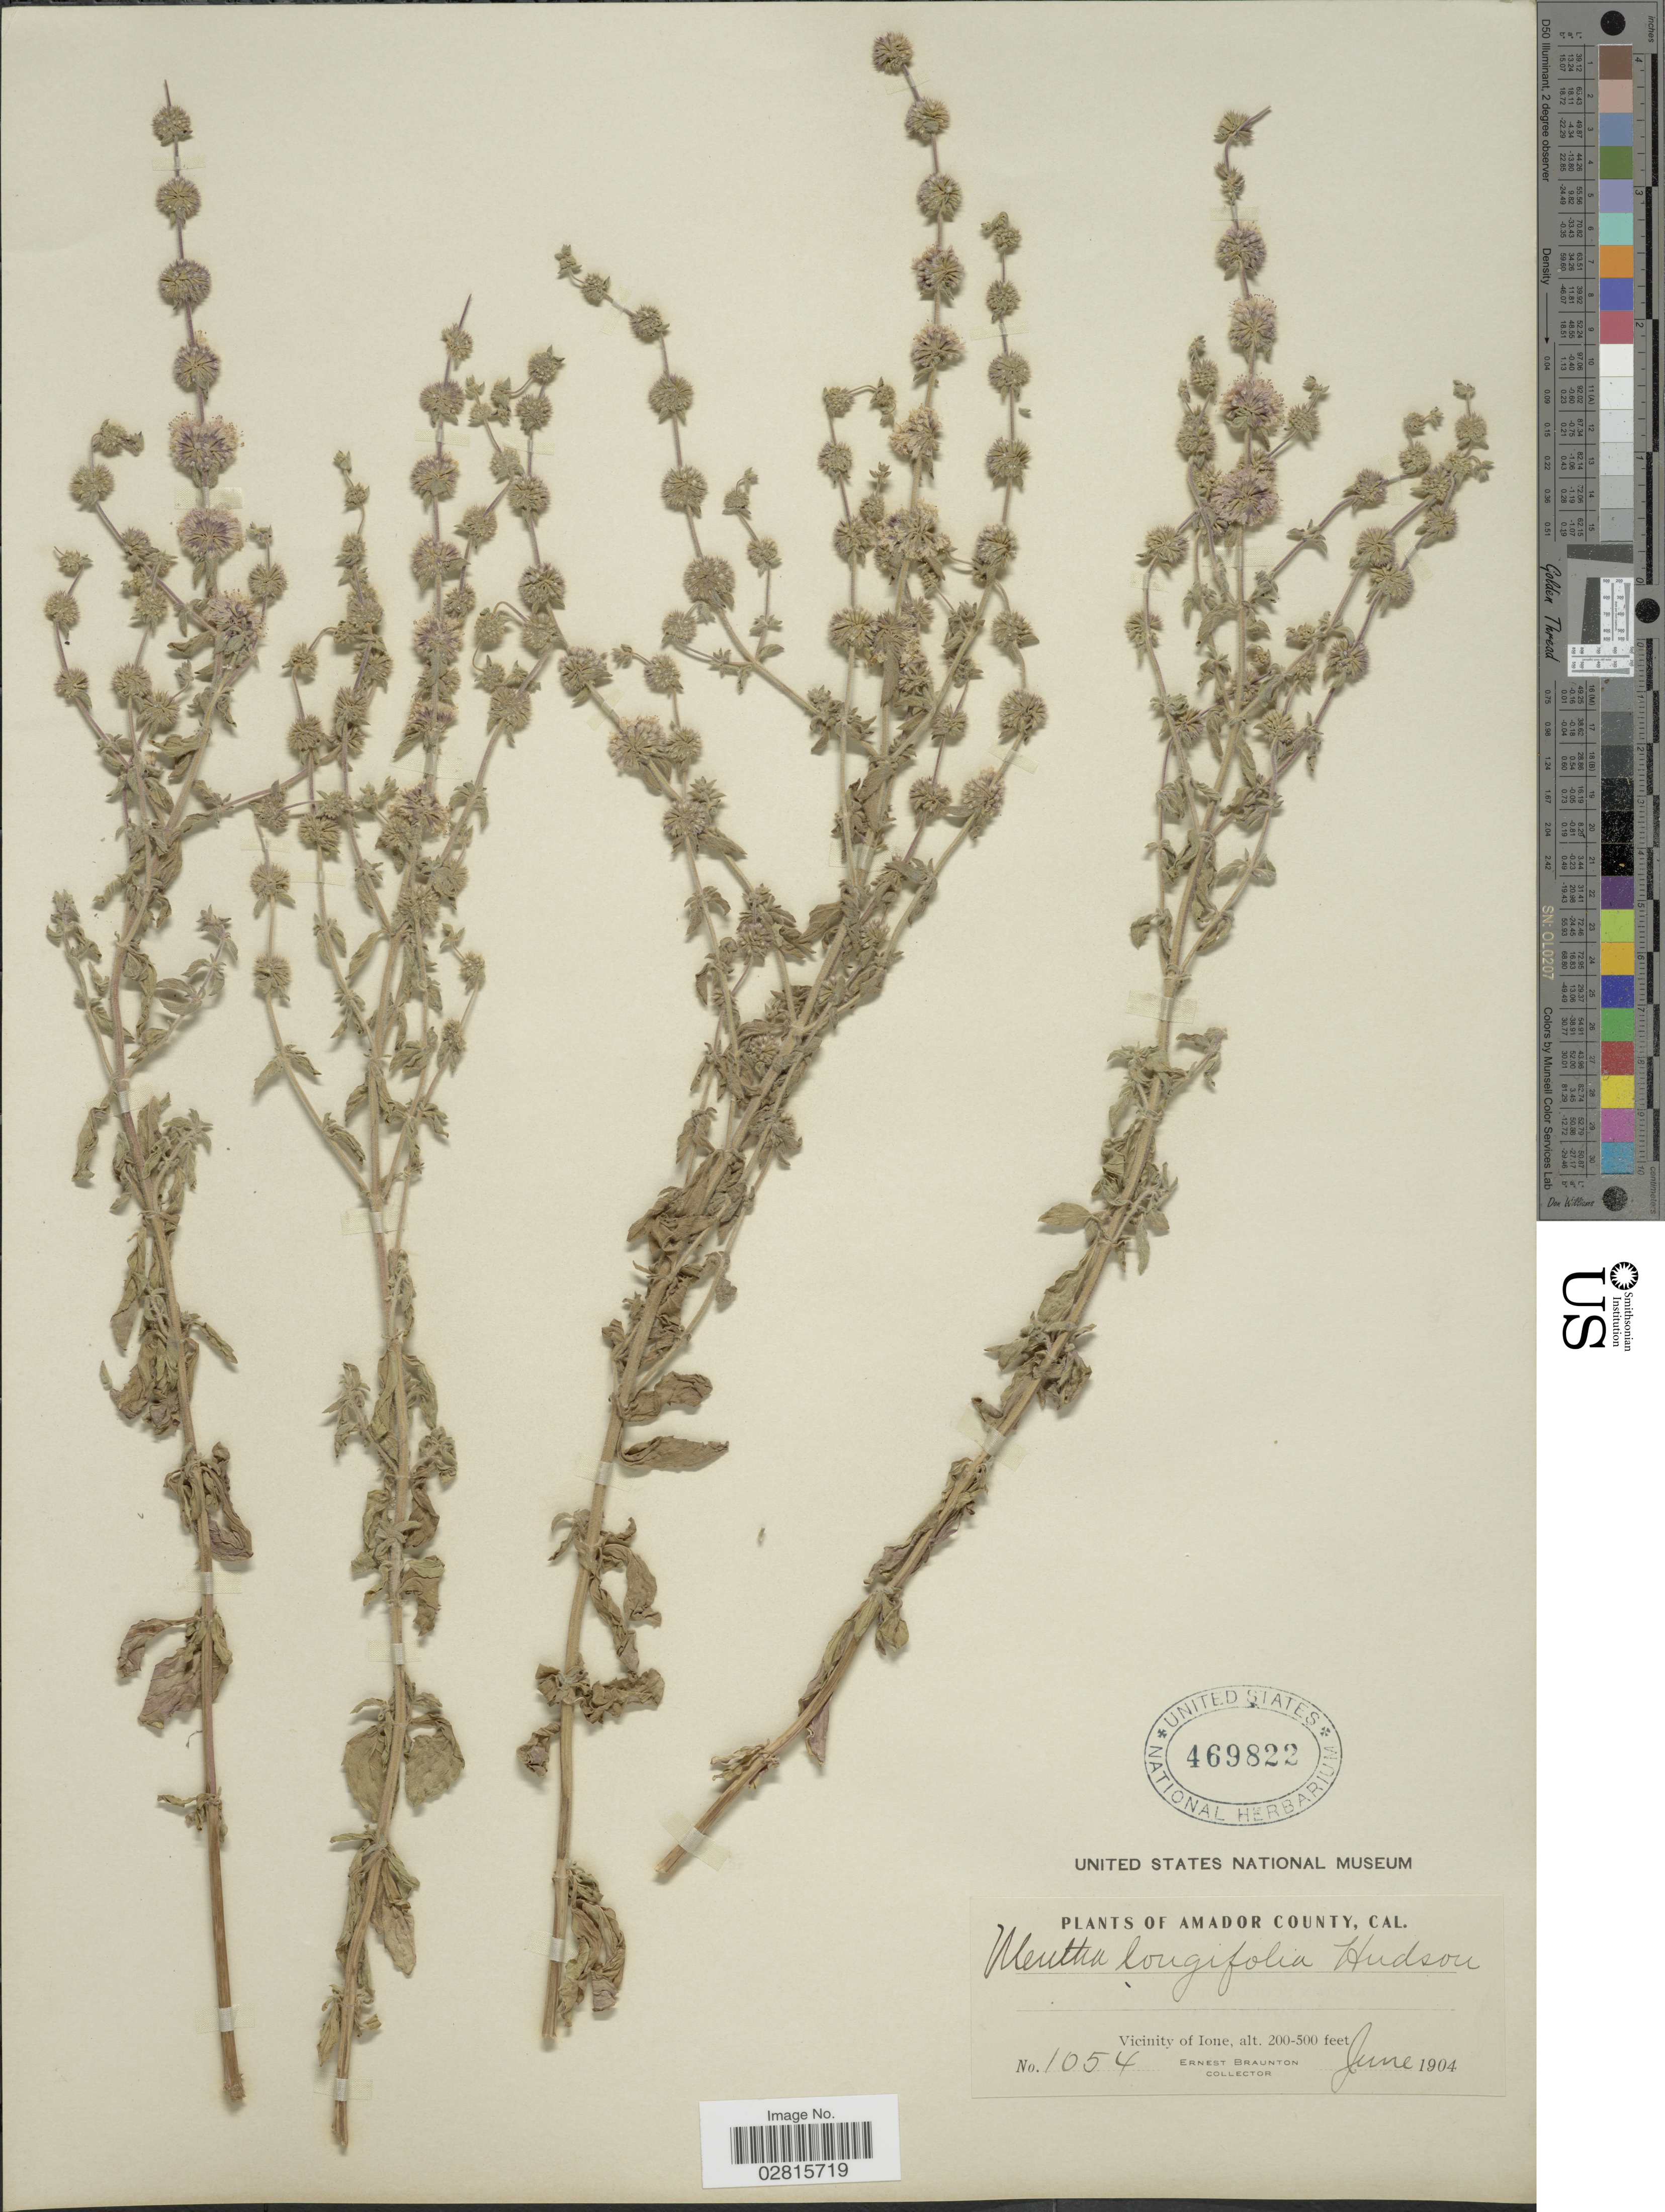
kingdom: Plantae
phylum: Tracheophyta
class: Magnoliopsida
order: Lamiales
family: Lamiaceae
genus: Mentha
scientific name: Mentha pulegium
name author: L.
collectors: E. Braunton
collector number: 1054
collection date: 1904-06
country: United States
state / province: California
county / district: Amador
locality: Amador County, Cal., Vicinity of Ione.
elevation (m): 61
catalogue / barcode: US 469822